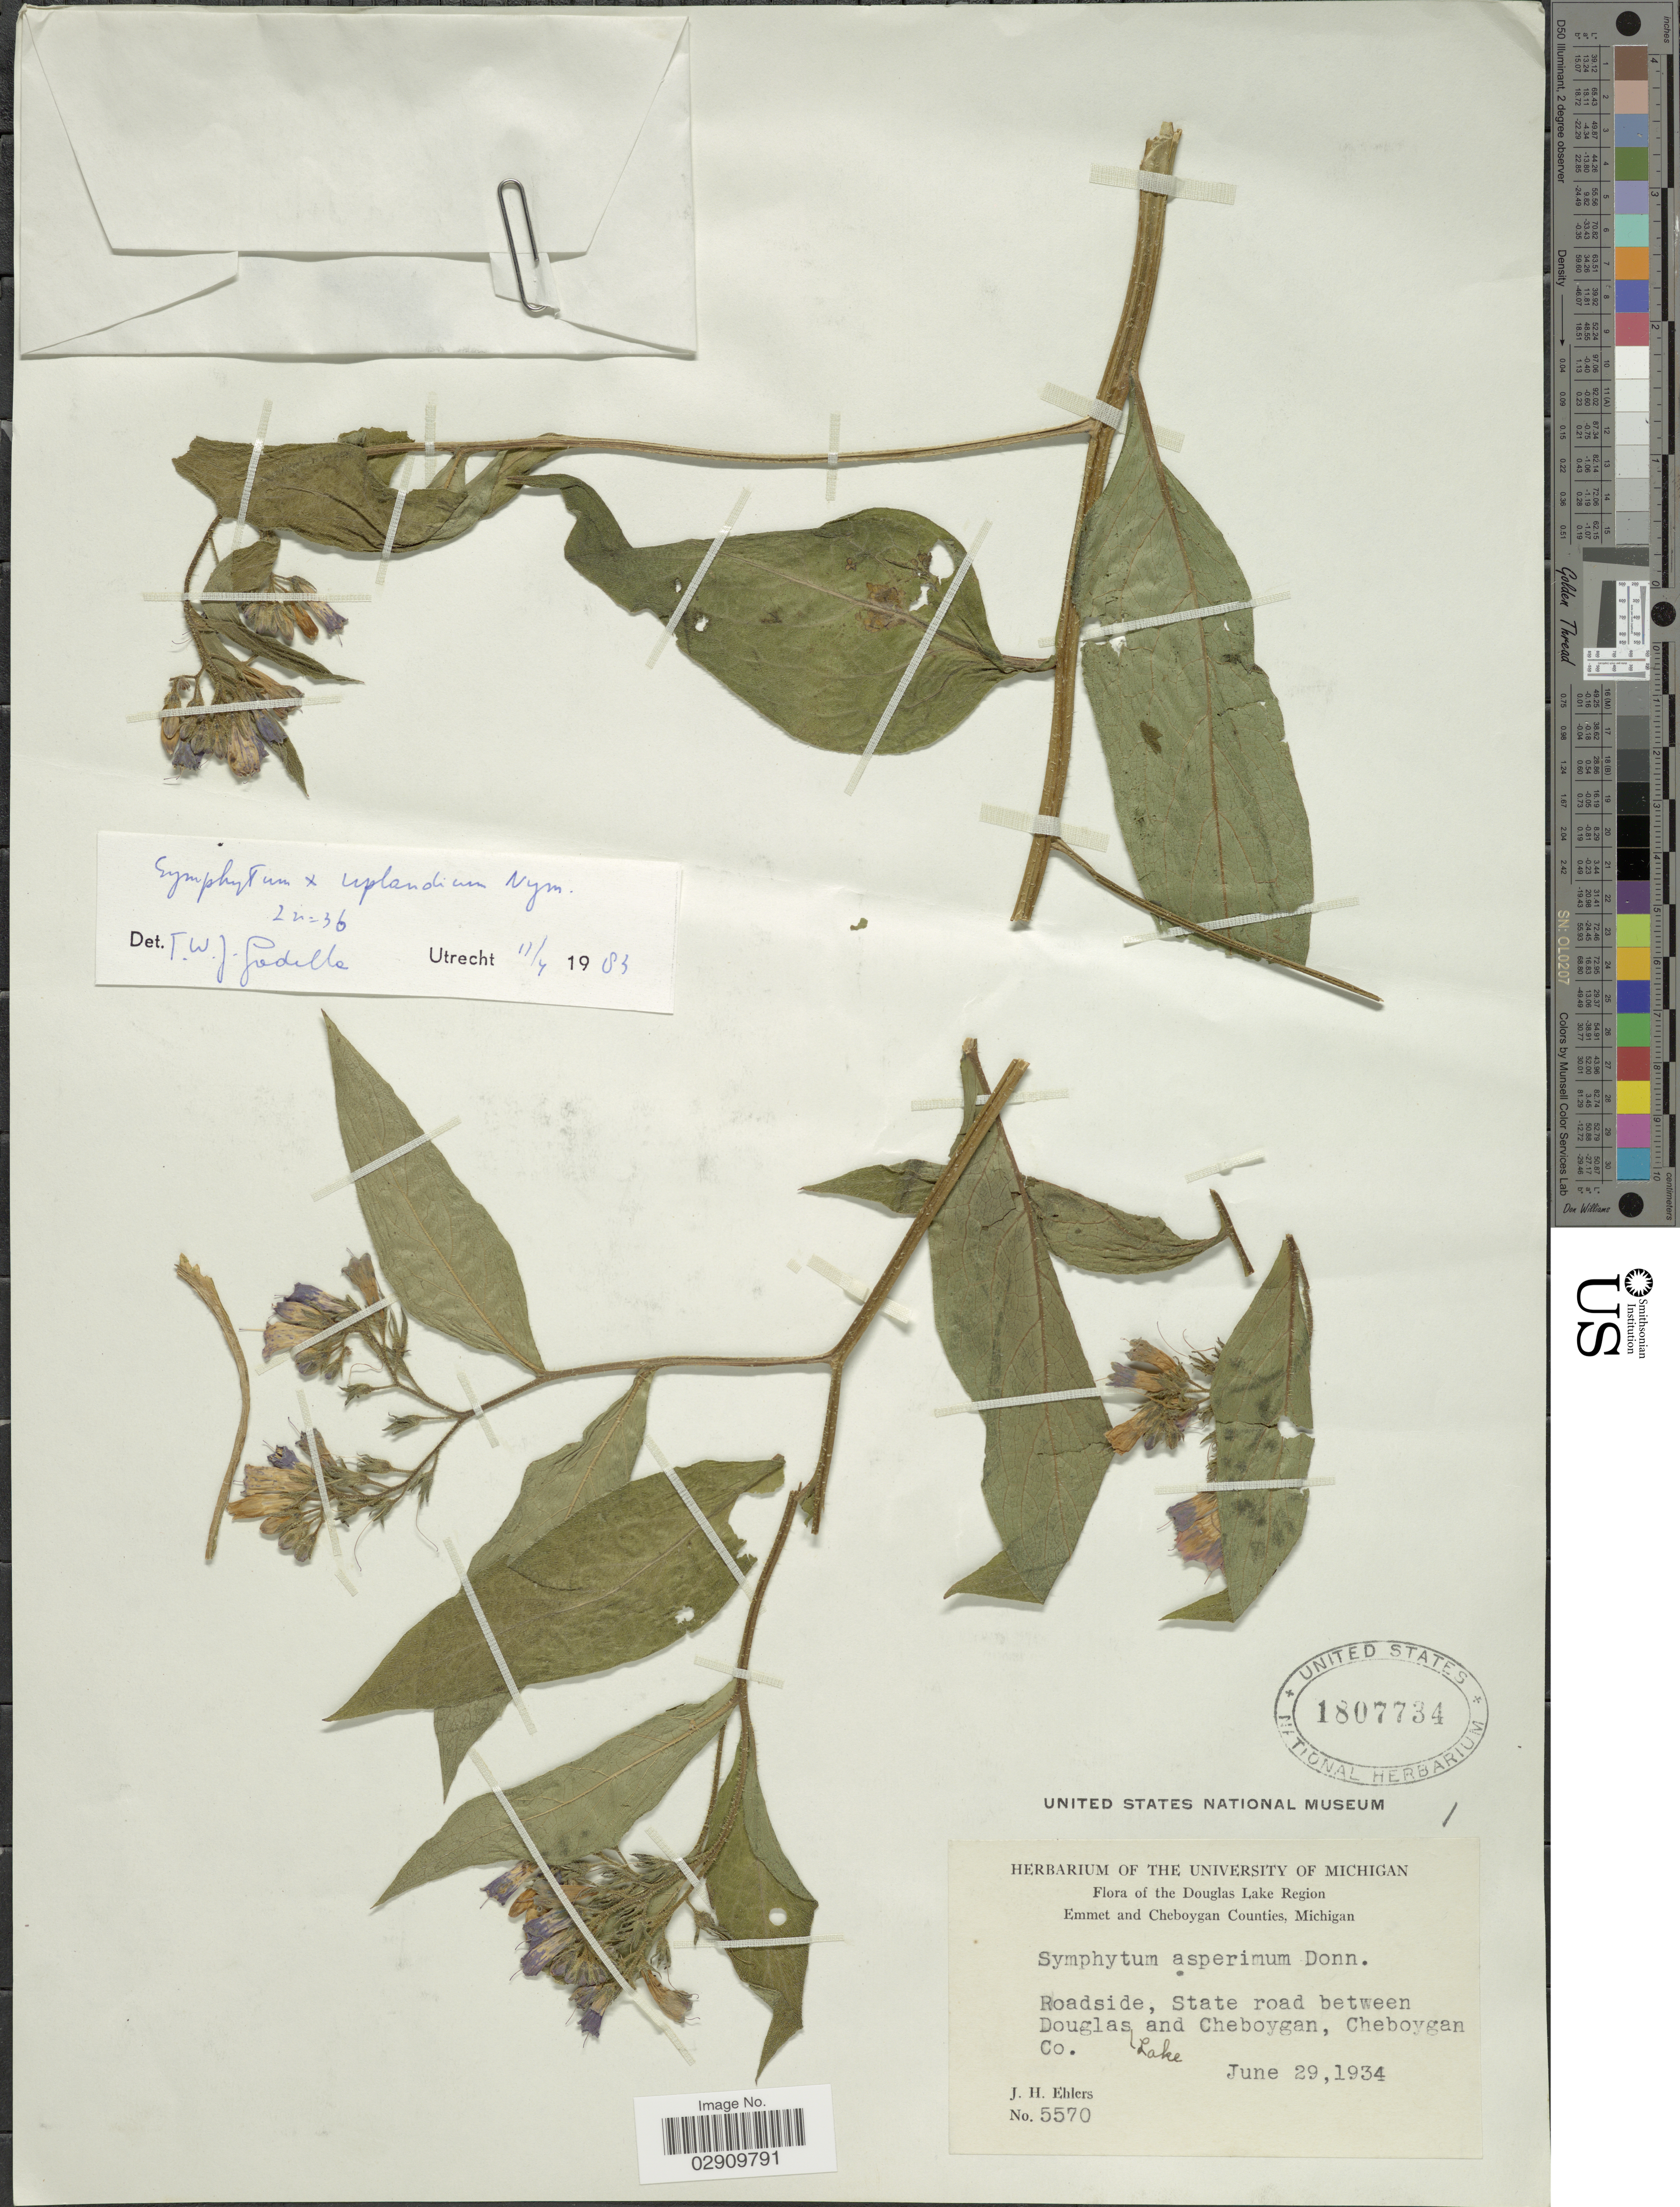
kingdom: Plantae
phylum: Tracheophyta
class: Magnoliopsida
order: Boraginales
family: Boraginaceae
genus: Symphytum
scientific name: Symphytum uplandicum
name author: Nyman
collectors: J. H. Ehlers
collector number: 5570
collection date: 1934-06-29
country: United States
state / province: Michigan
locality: Douglas Lake Region, Emmet and Cheboygan Counties, Roadside, State Road between Douglas Lake and Cheboygan, Cheboygan Co.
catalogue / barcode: US 1807734